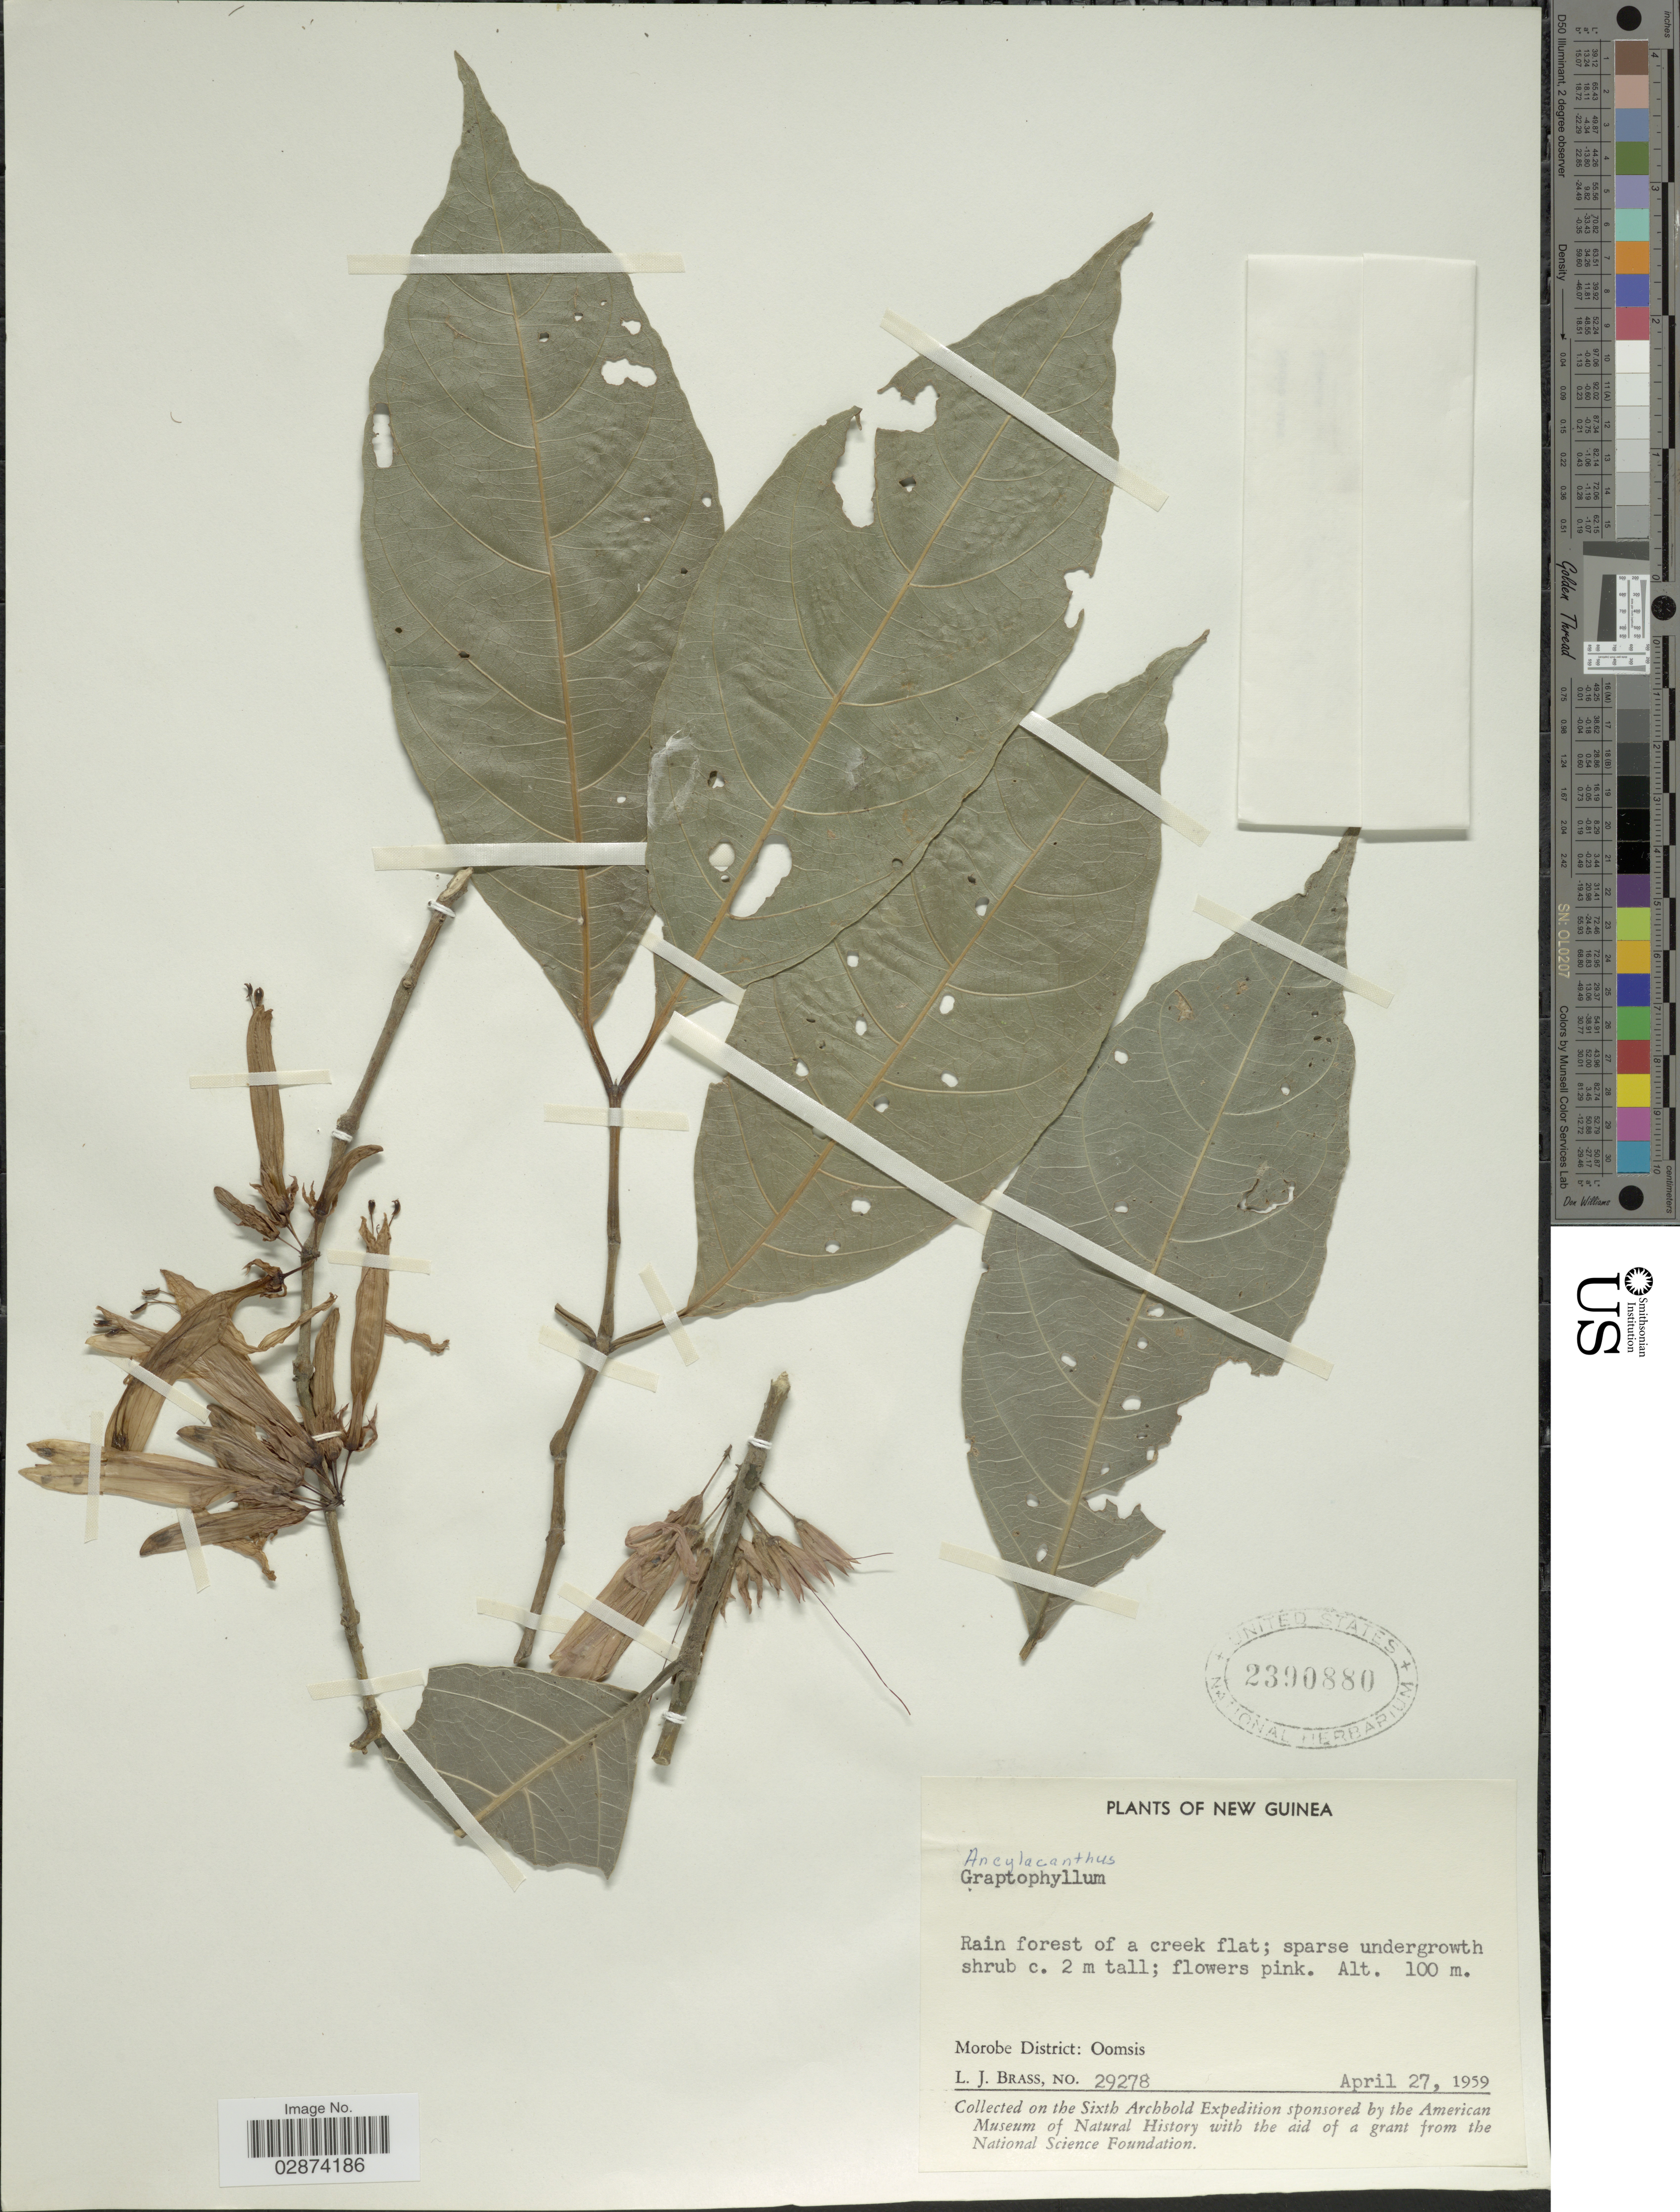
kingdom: Plantae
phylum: Tracheophyta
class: Magnoliopsida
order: Lamiales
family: Acanthaceae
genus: Calycacanthus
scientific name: Calycacanthus sp.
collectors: L. J. Brass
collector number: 29278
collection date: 1959-04-27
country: Papua New Guinea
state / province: Morobe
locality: New Guinea. Morobe District: Oomsis.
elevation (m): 100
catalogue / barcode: US 2390880